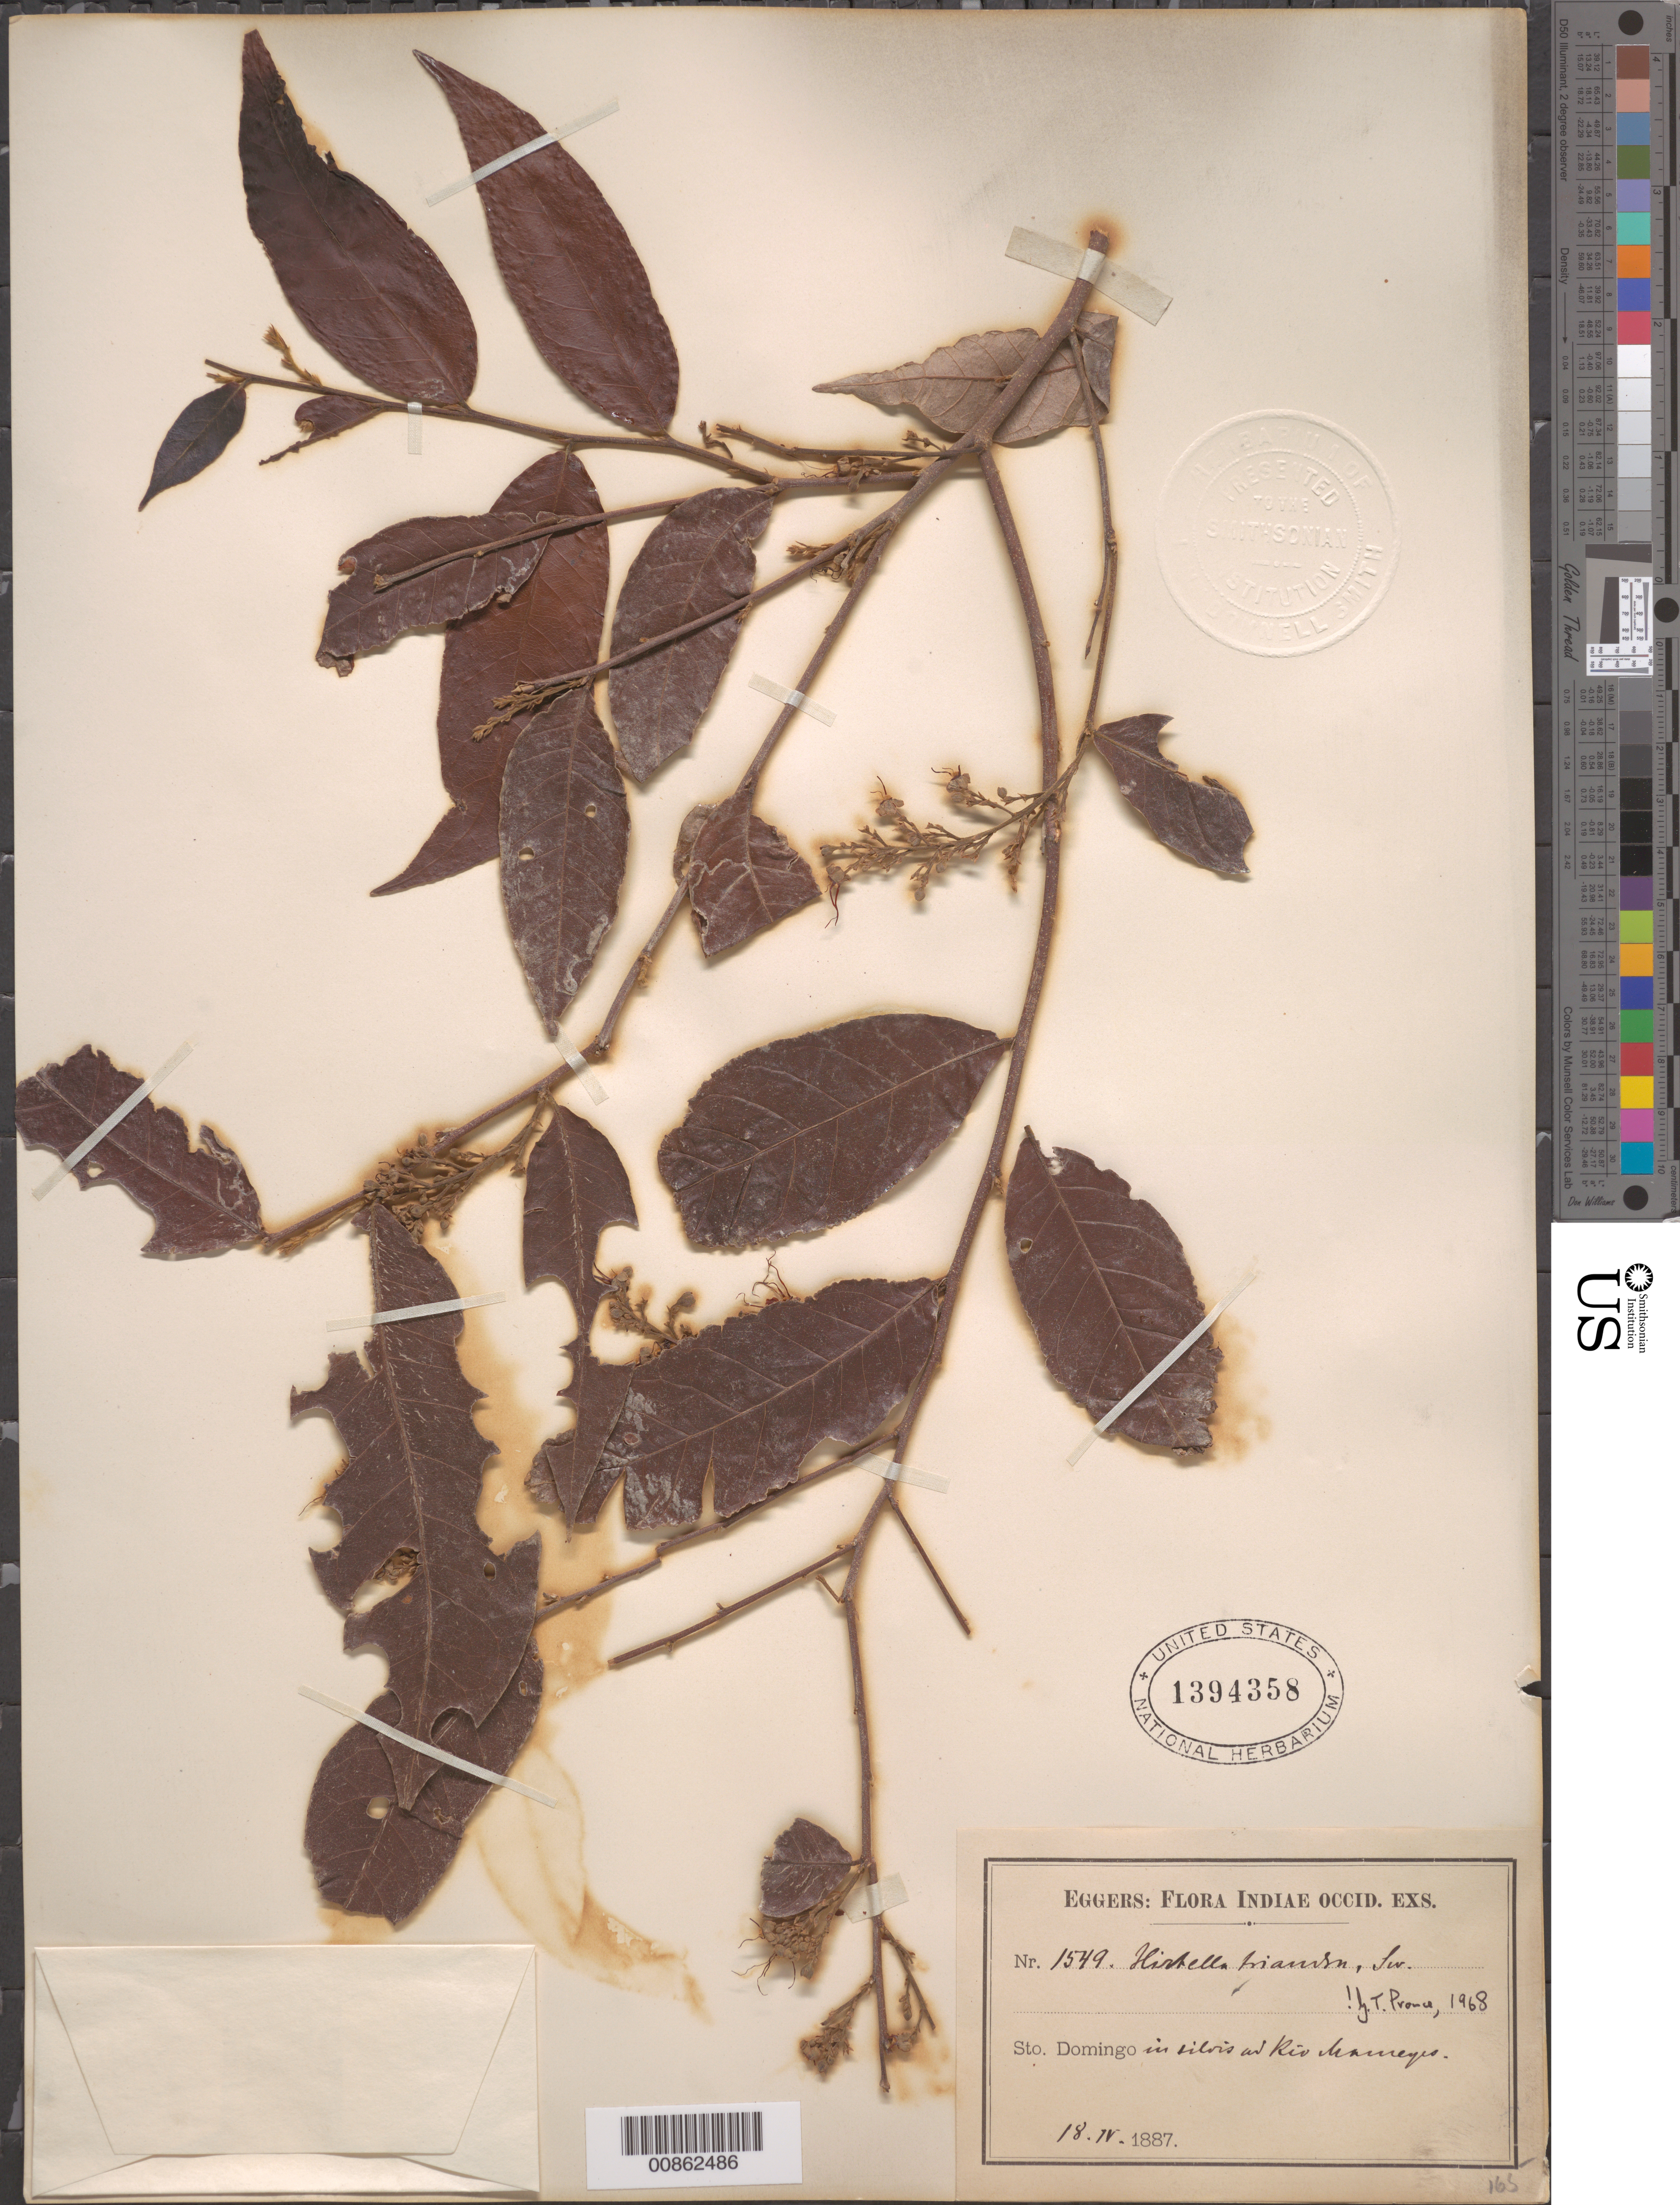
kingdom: Plantae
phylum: Tracheophyta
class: Magnoliopsida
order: Malpighiales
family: Chrysobalanaceae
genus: Hirtella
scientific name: Hirtella triandra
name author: Sw.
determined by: Prance, G. T.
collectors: H. F. A. von Eggers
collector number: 1549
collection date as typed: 18 Apr 1887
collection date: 1887-04-18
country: Dominican Republic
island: Hispaniola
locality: Ad Rio Mameyes.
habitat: In sylvis.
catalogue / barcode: US 1394358